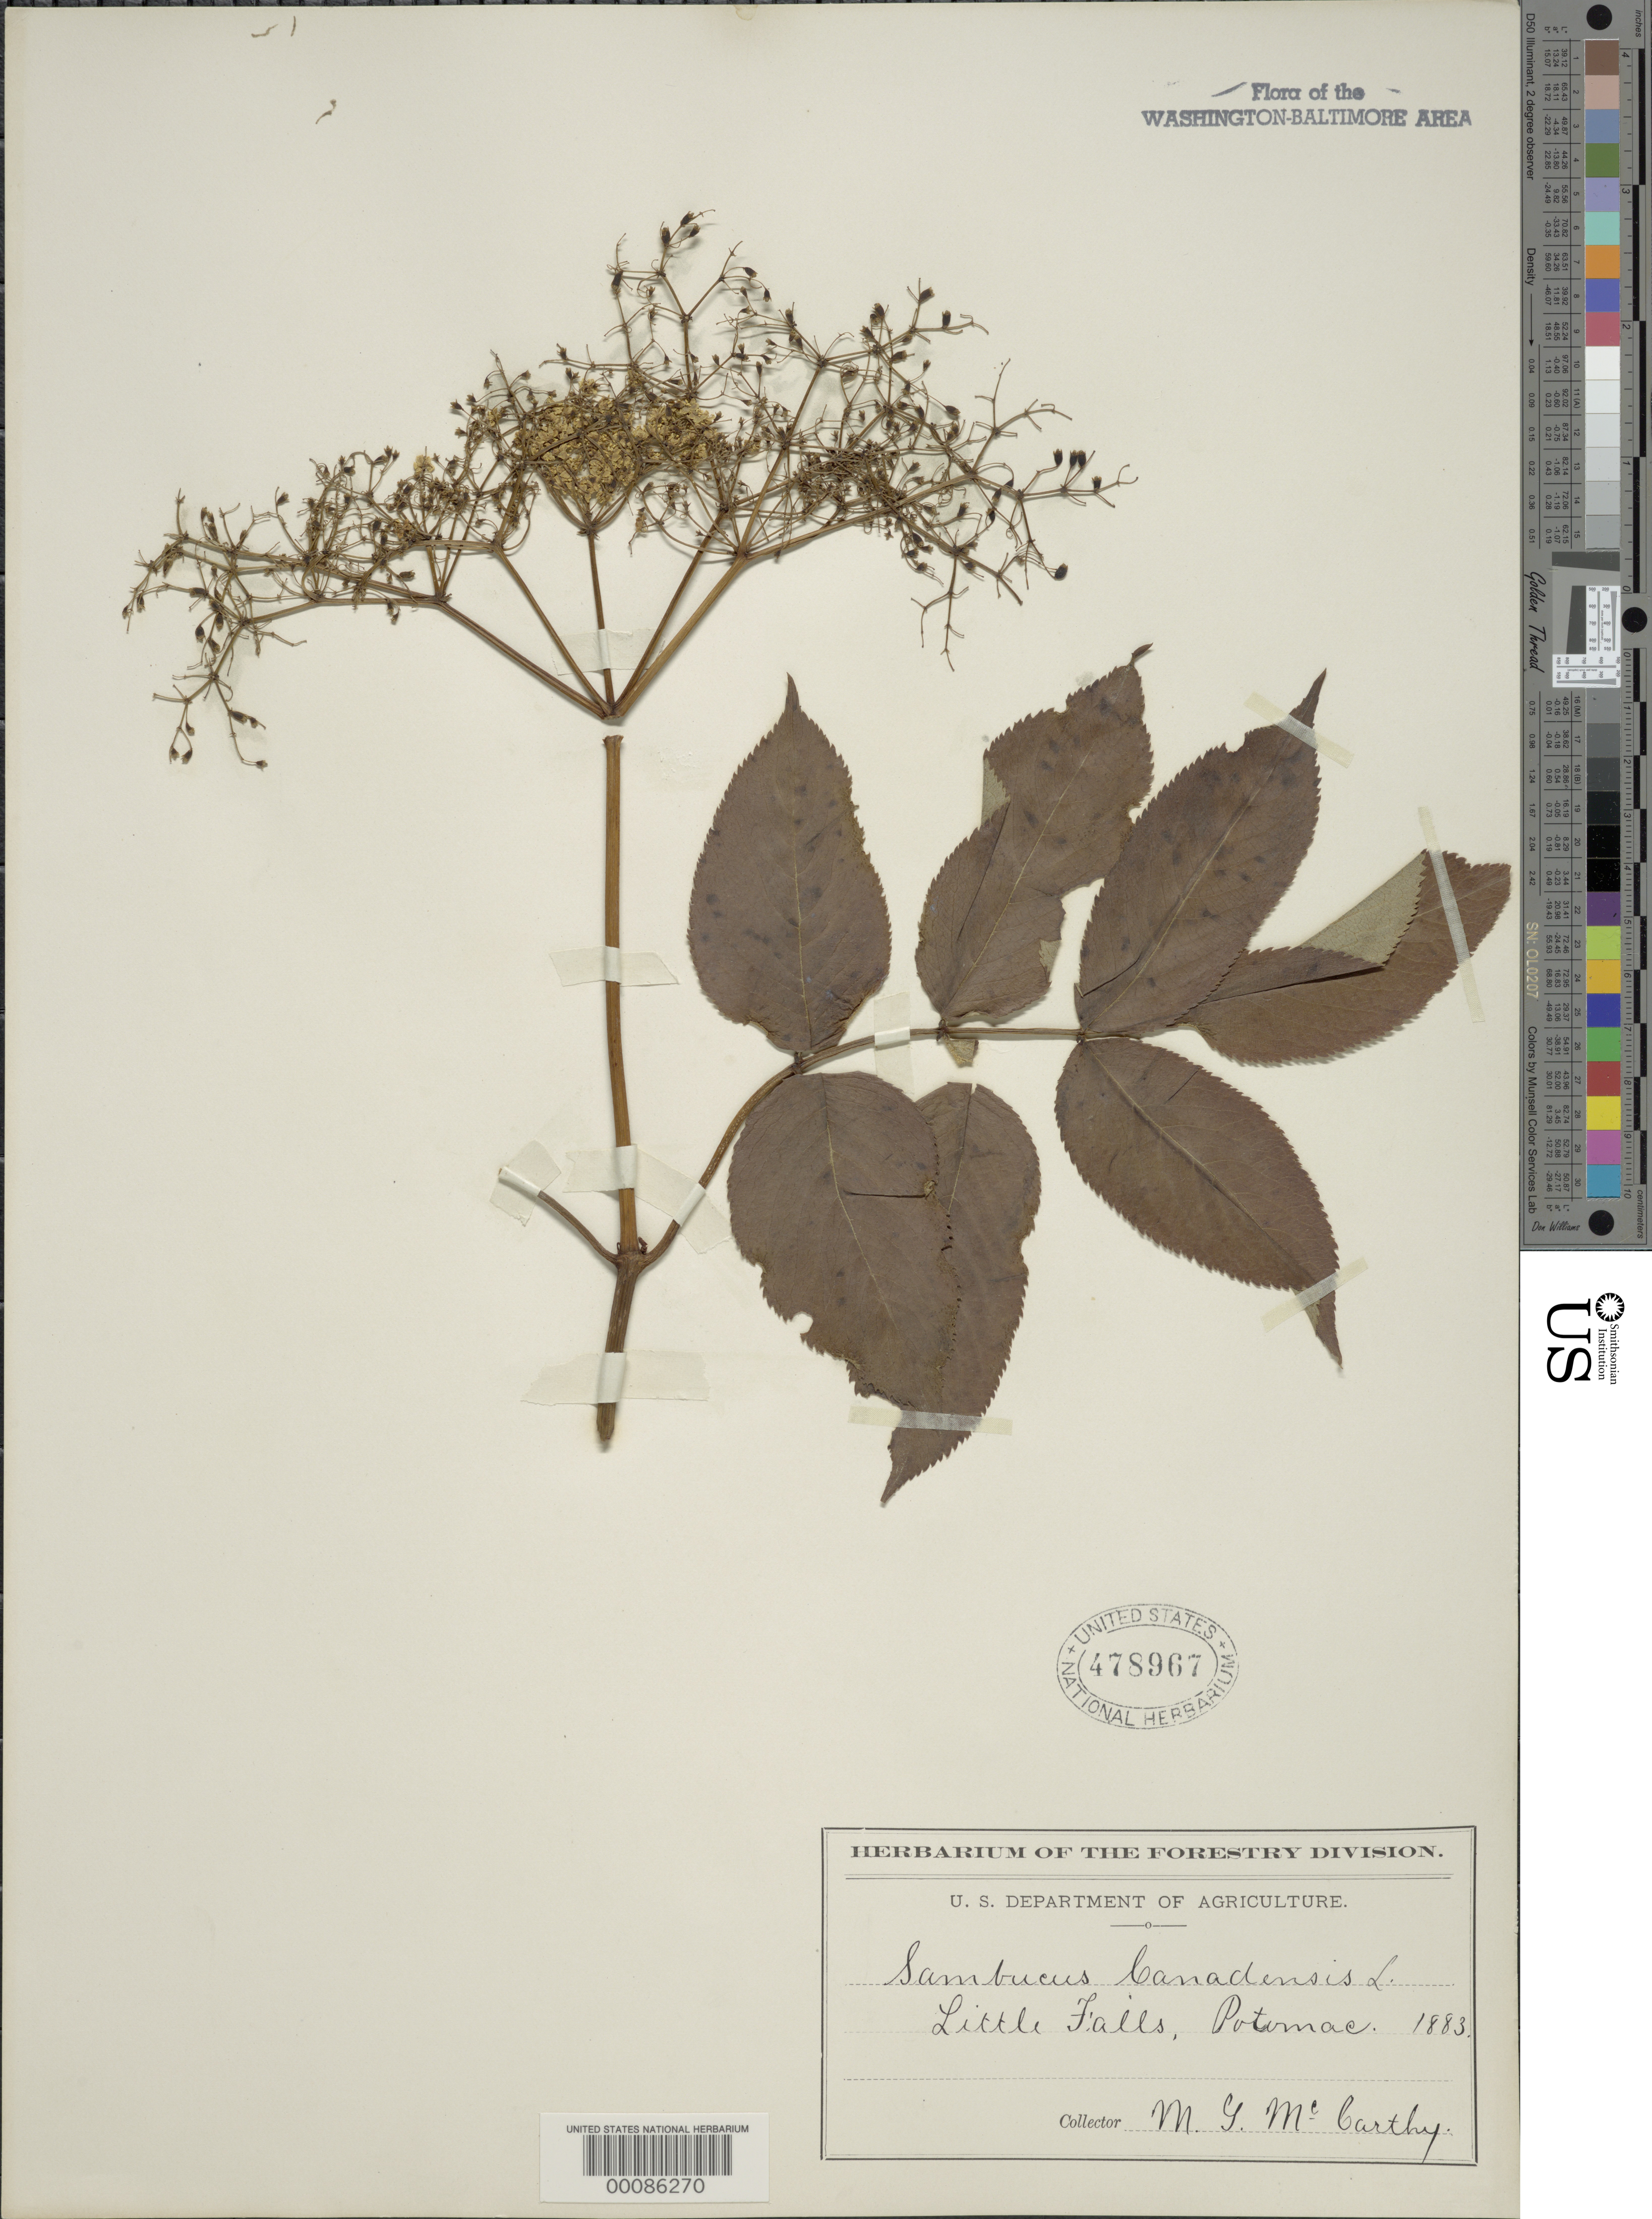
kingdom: Plantae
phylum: Tracheophyta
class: Magnoliopsida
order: Dipsacales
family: Viburnaceae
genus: Sambucus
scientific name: Sambucus canadensis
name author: L.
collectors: G. M. McCarthy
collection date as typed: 1883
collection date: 1883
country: United States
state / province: Maryland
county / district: Montgomery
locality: Little Falls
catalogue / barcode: US 478967